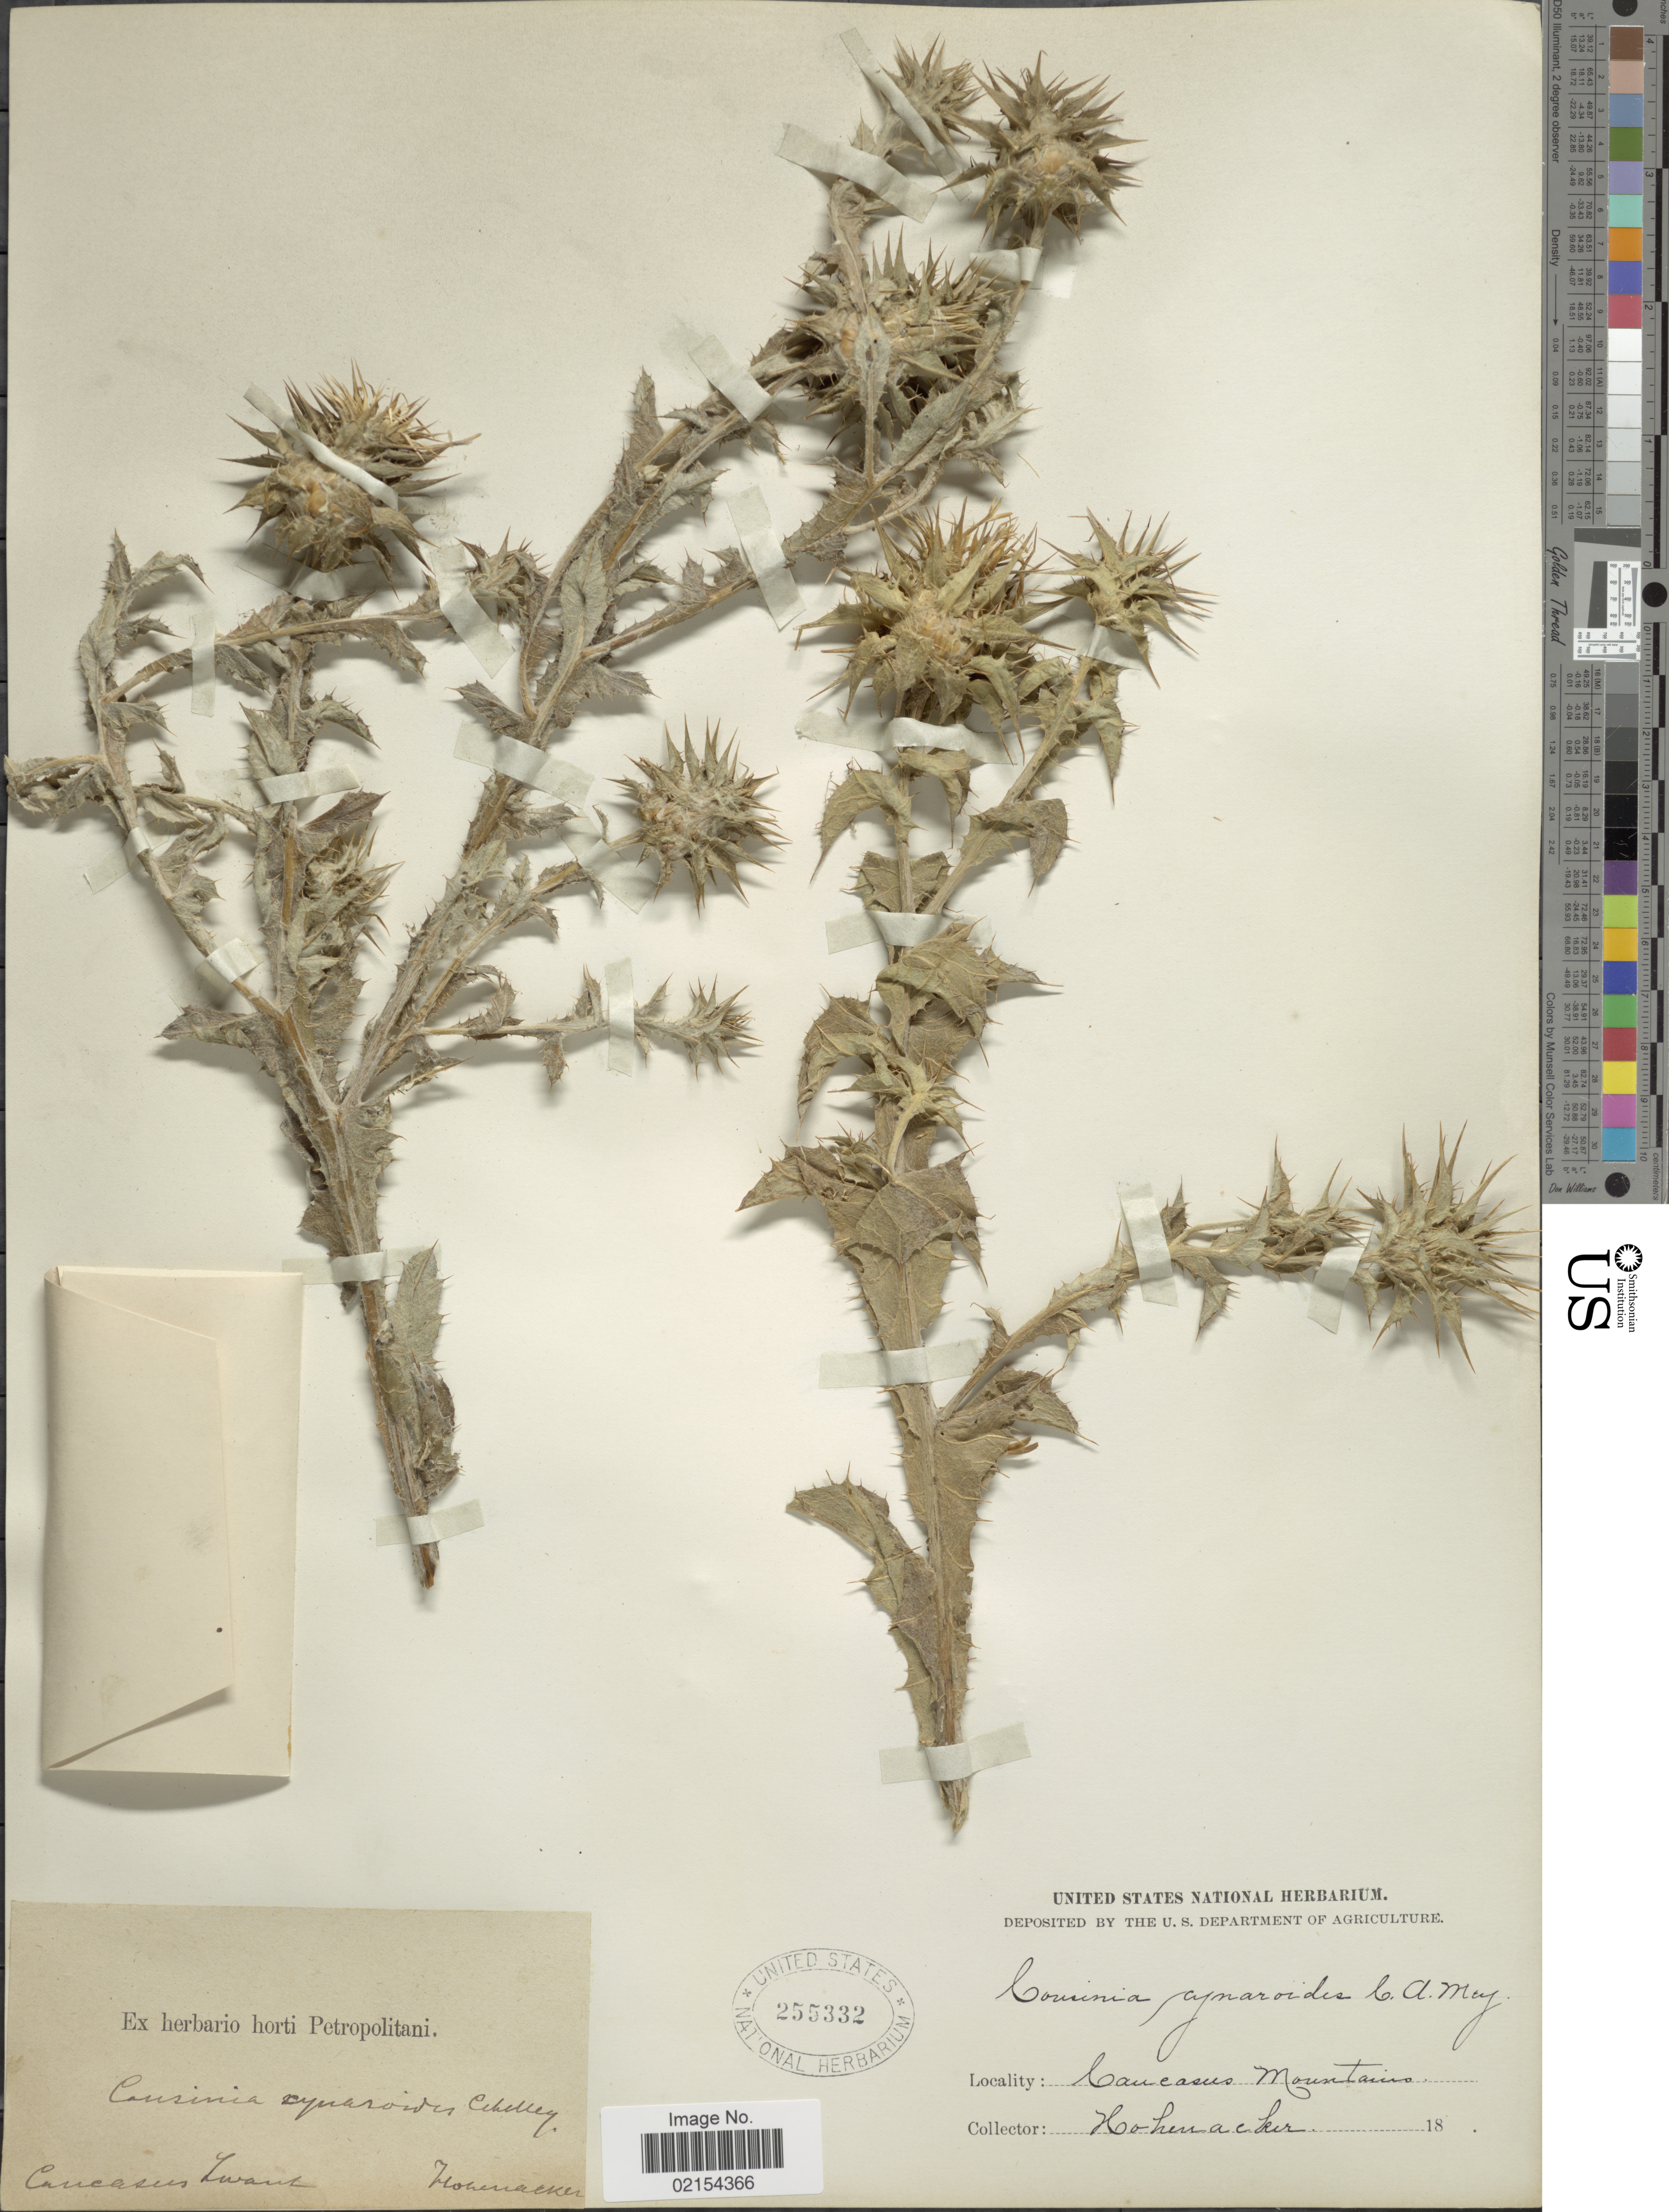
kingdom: Plantae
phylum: Tracheophyta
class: Magnoliopsida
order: Asterales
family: Asteraceae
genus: Cousinia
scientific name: Cousinia cynaroides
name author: C.A. Mey.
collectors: Hohenacker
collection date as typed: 18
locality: Caucasus Mountains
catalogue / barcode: US 255332